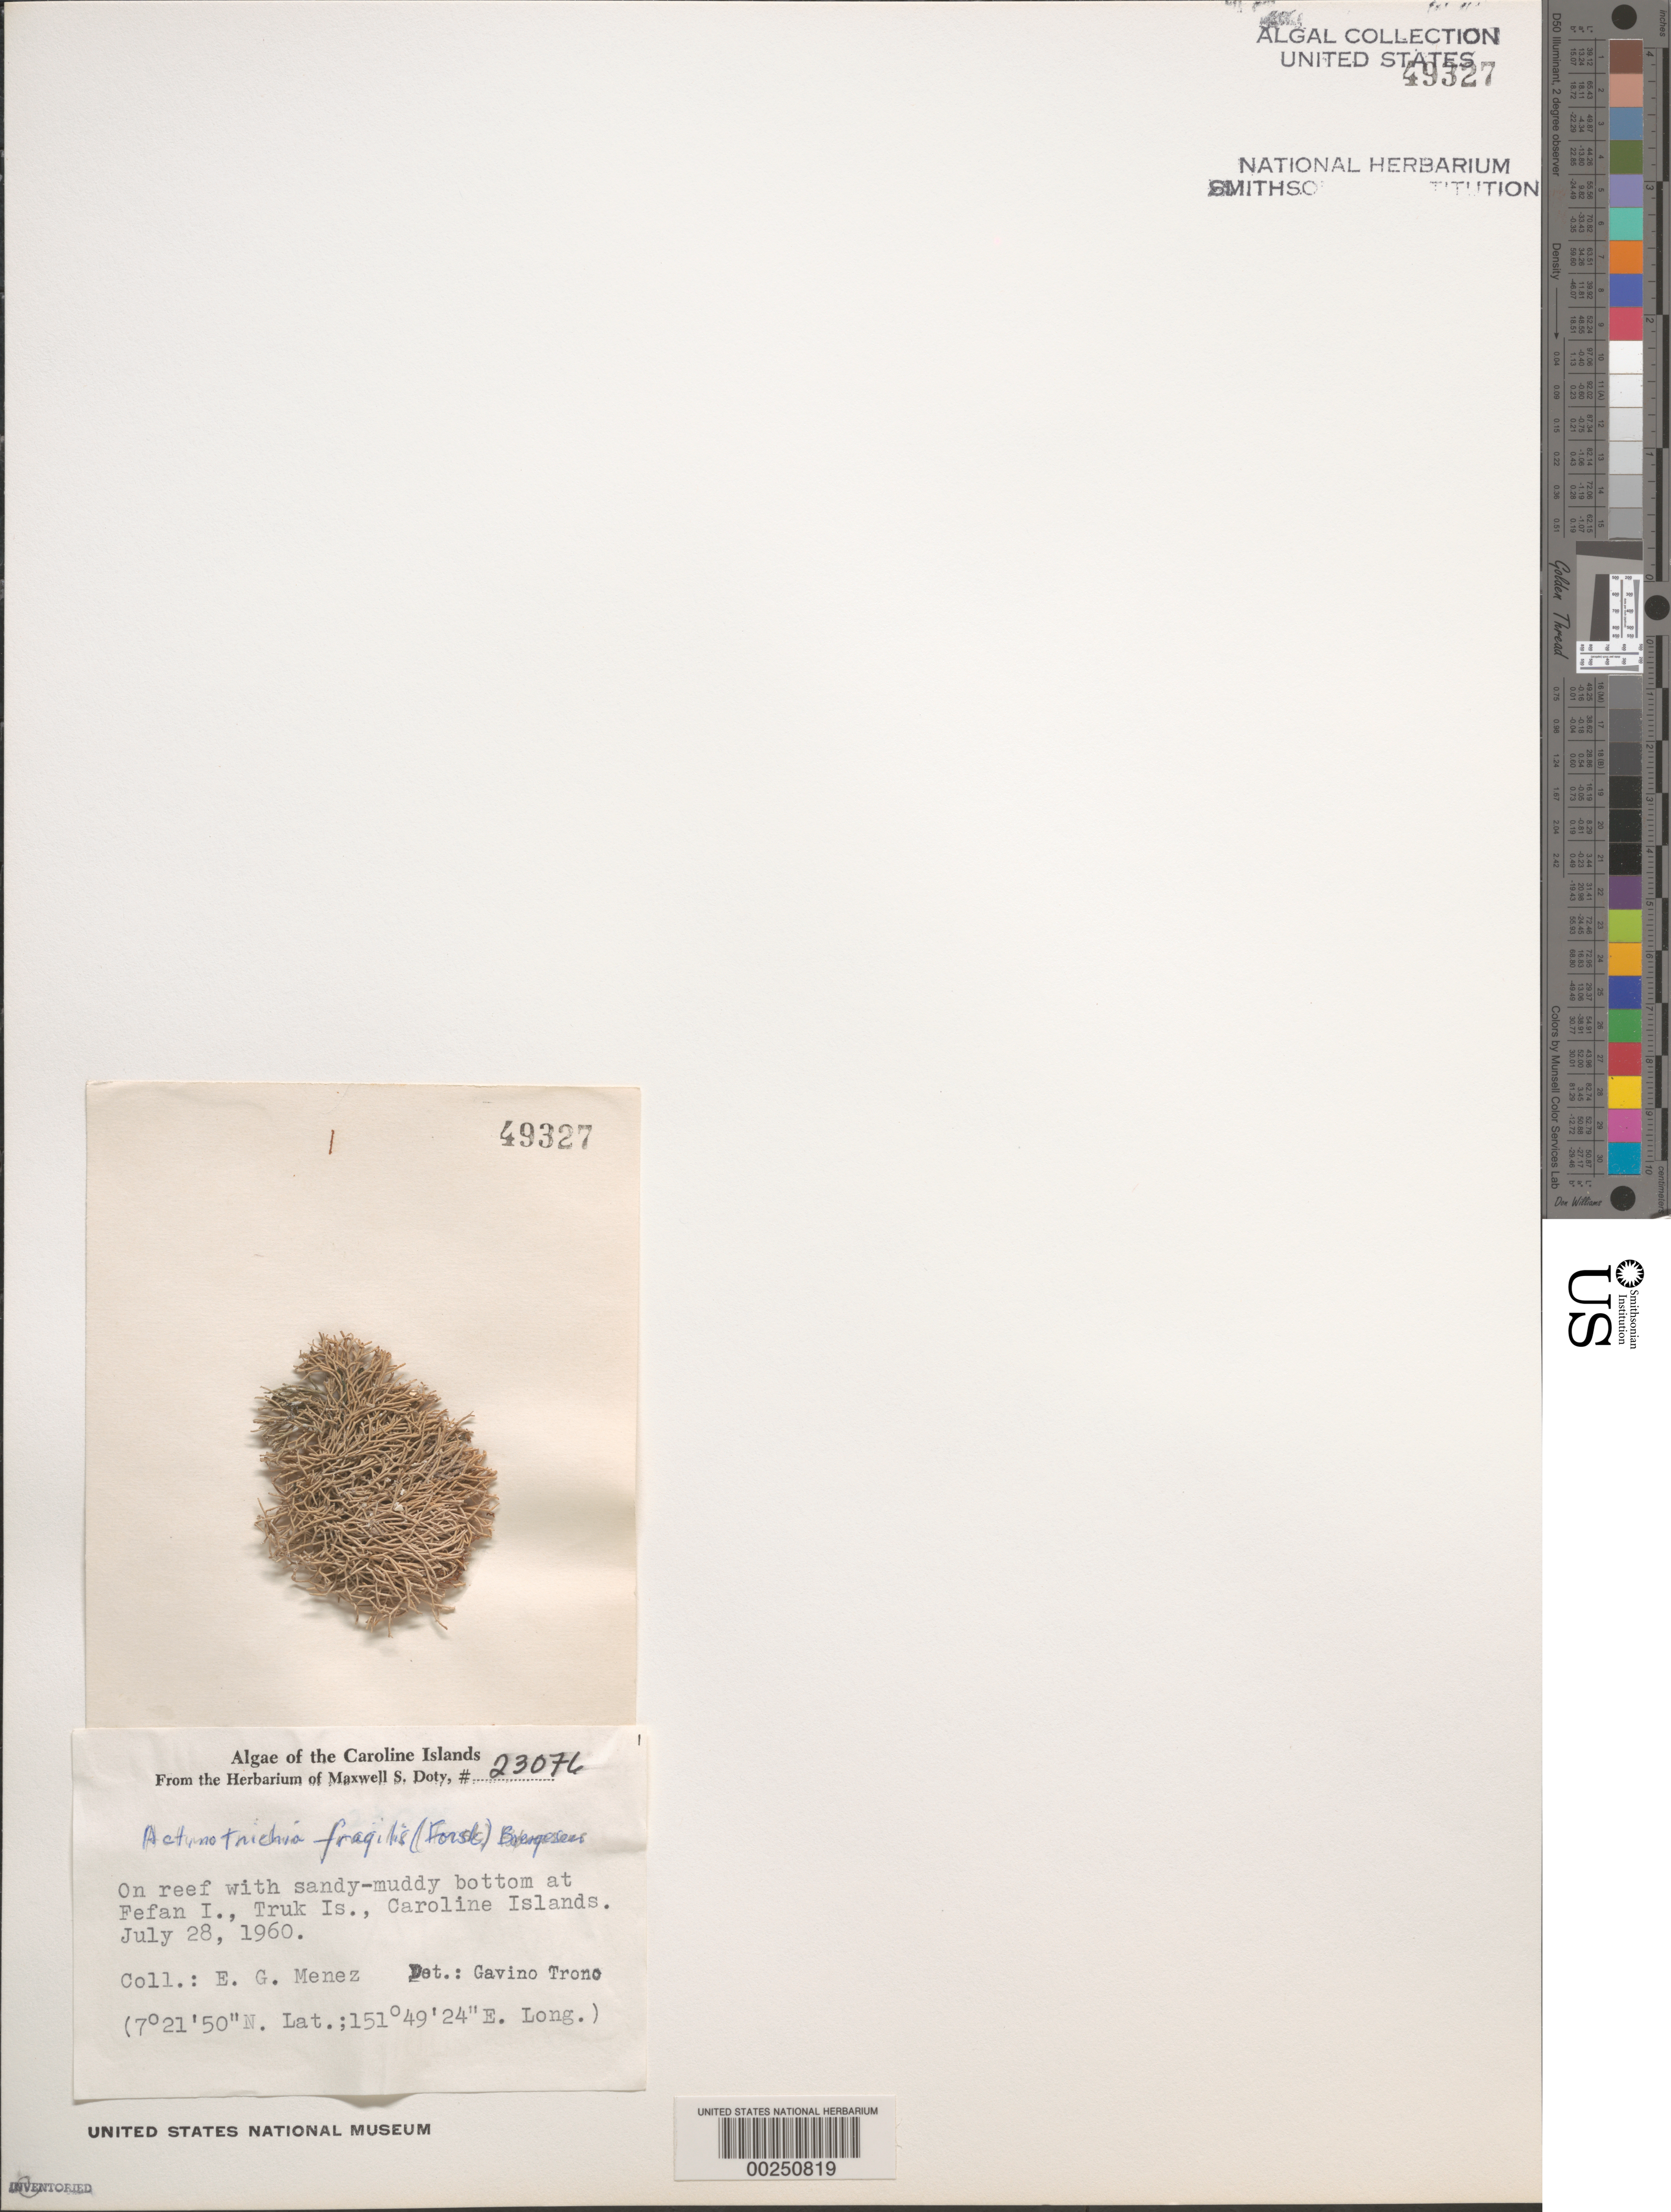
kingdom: Plantae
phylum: Rhodophyta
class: Florideophyceae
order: Nemaliales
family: Galaxauraceae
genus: Actinotrichia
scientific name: Actinotrichia fragilis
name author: (Forssk.) Børgesen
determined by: Trono, Gavino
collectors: Meñez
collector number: MSD 23076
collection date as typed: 28 Jul 1960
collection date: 1960-07-28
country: Micronesia, Federated States of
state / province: Truk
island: Fefan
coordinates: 7 21' 50" N, 151 49' 24" E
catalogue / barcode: US 49327